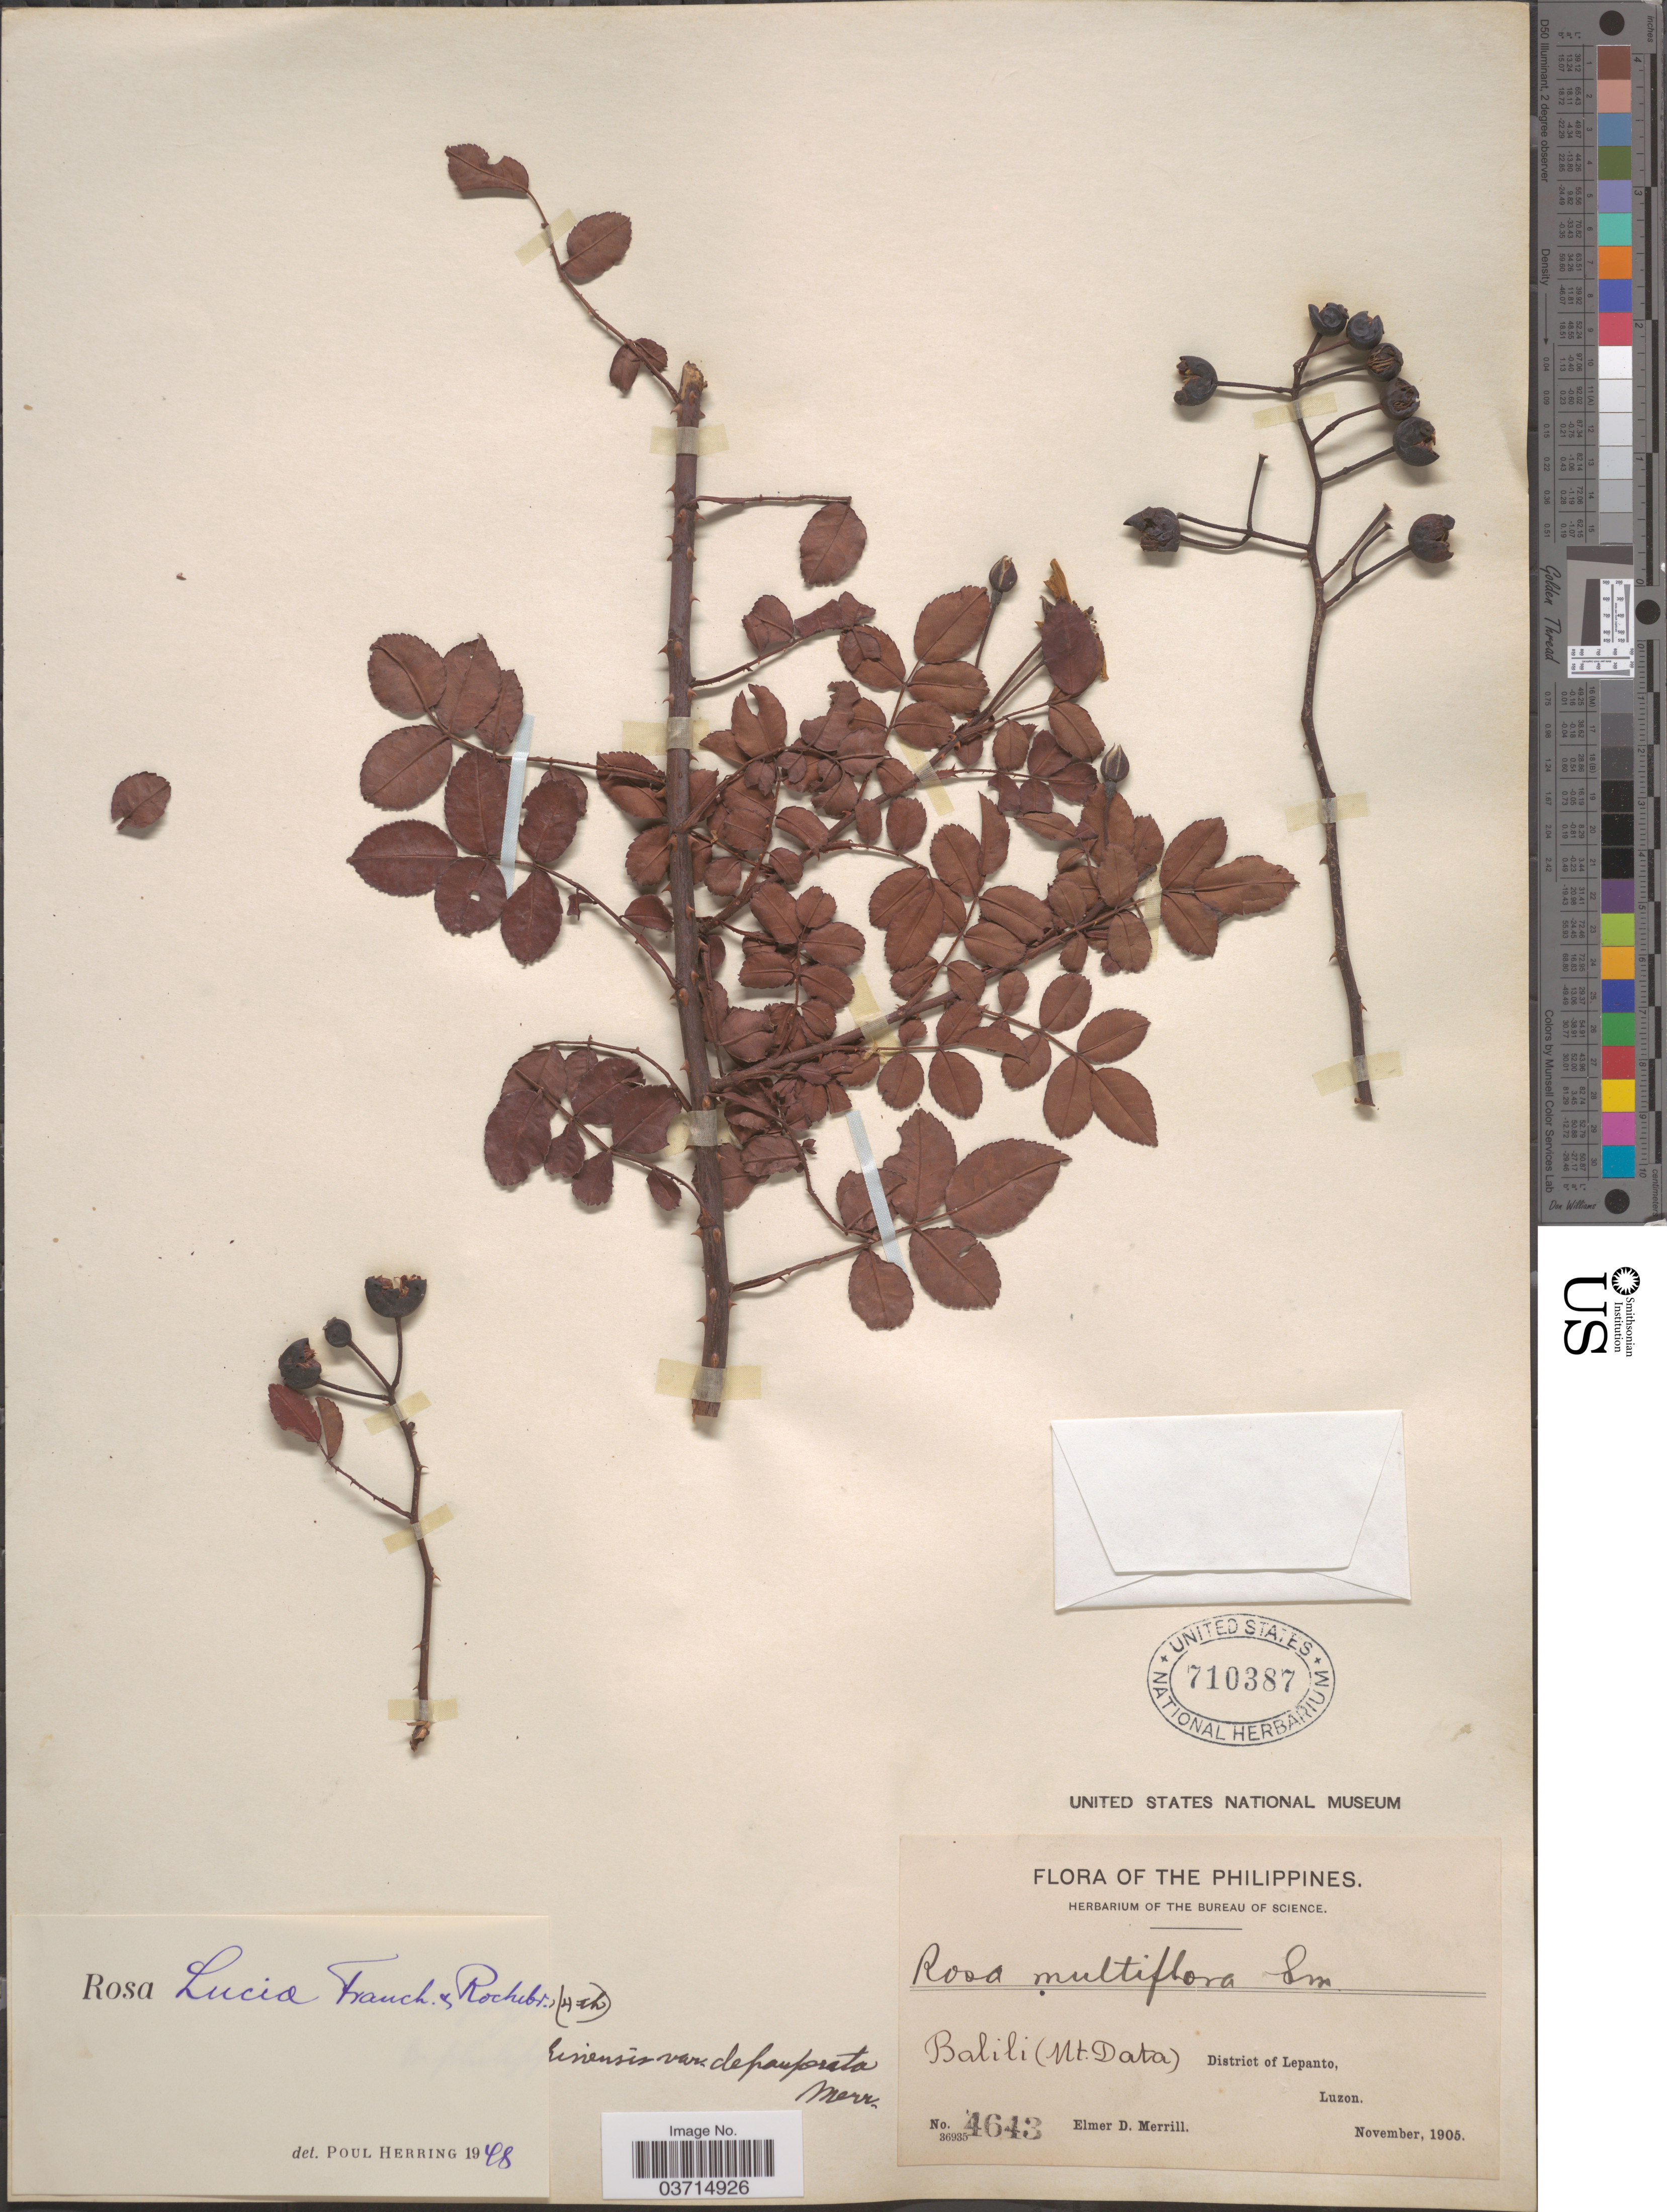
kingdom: Plantae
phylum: Tracheophyta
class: Magnoliopsida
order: Rosales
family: Rosaceae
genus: Rosa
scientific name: Rosa luciae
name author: Franch. & Rochebr.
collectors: E. D. Merrill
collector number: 4643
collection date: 1905-11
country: Philippines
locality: Balili (Mt. Data) District of Lepanto, Luzon.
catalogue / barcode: US 710387